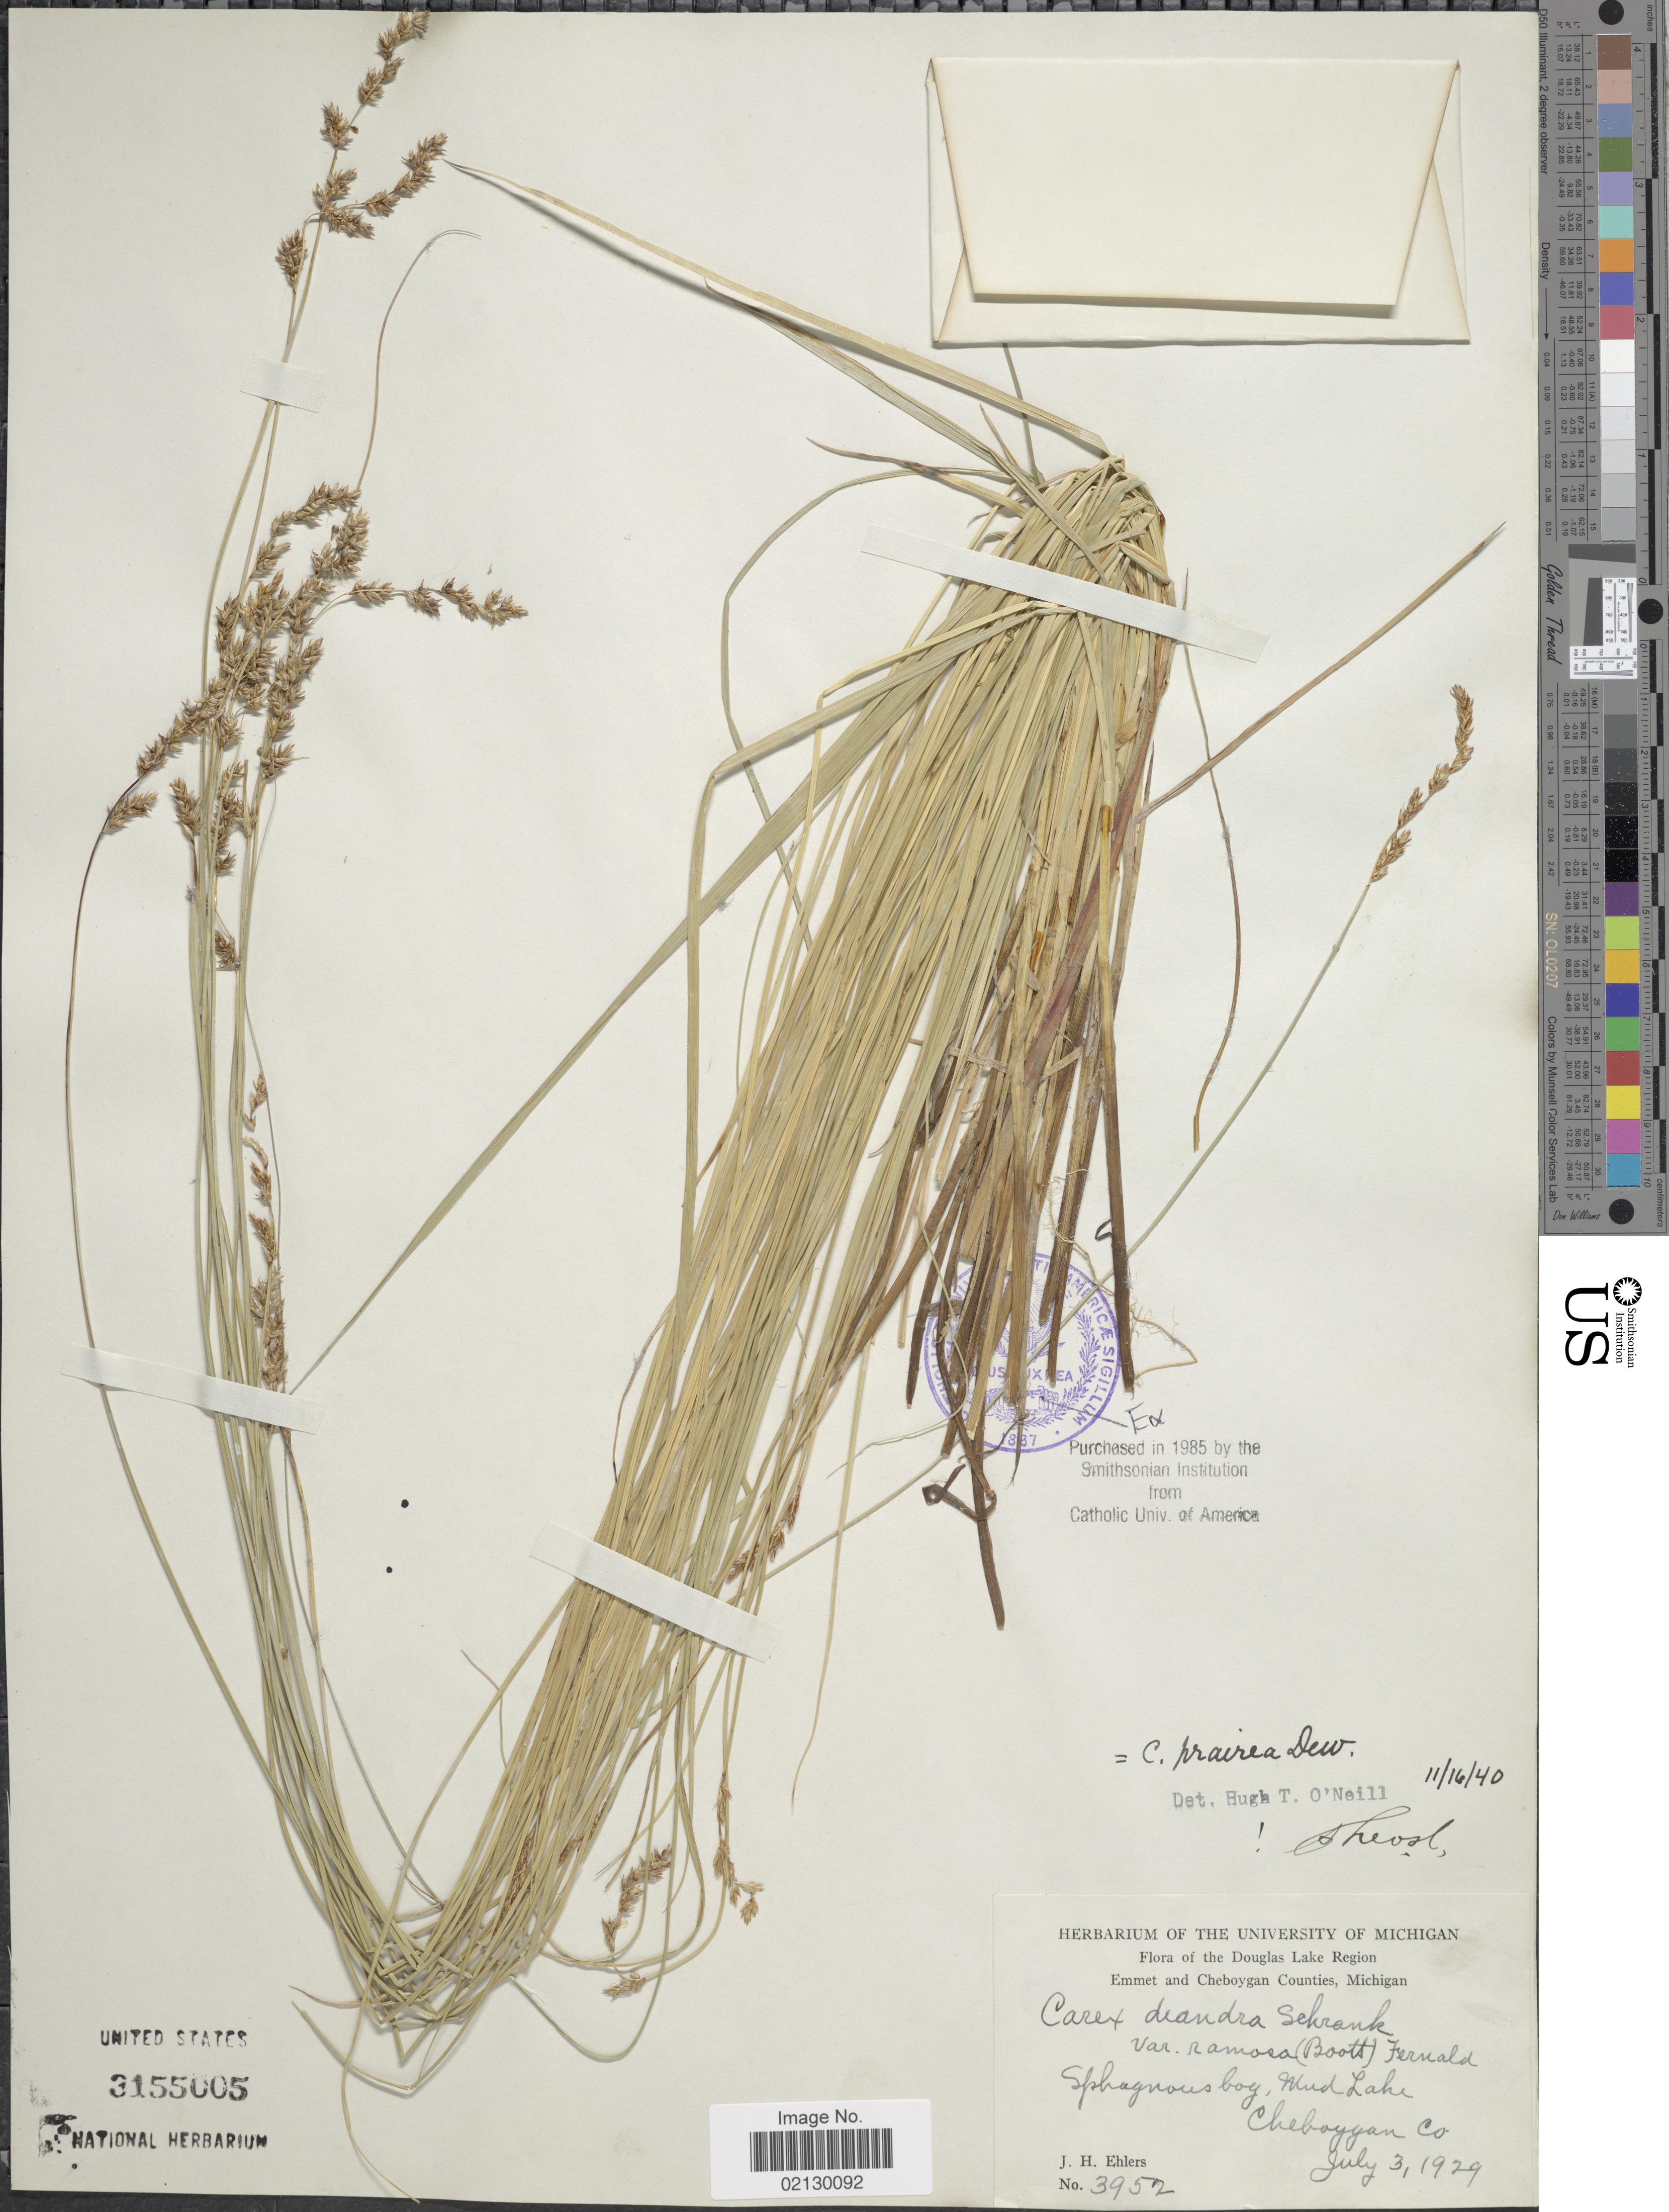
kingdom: Plantae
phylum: Tracheophyta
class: Liliopsida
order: Poales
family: Cyperaceae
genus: Carex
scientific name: Carex prairea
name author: Dewey ex Alph. Wood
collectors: J. H. Ehlers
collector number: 3952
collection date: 1929-07-03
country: United States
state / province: Michigan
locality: Douglas Lake Region, Emmet and Cheboyan Counties. Sphagnous bog, Mud lake, Cheboyan Co.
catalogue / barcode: US 3155005